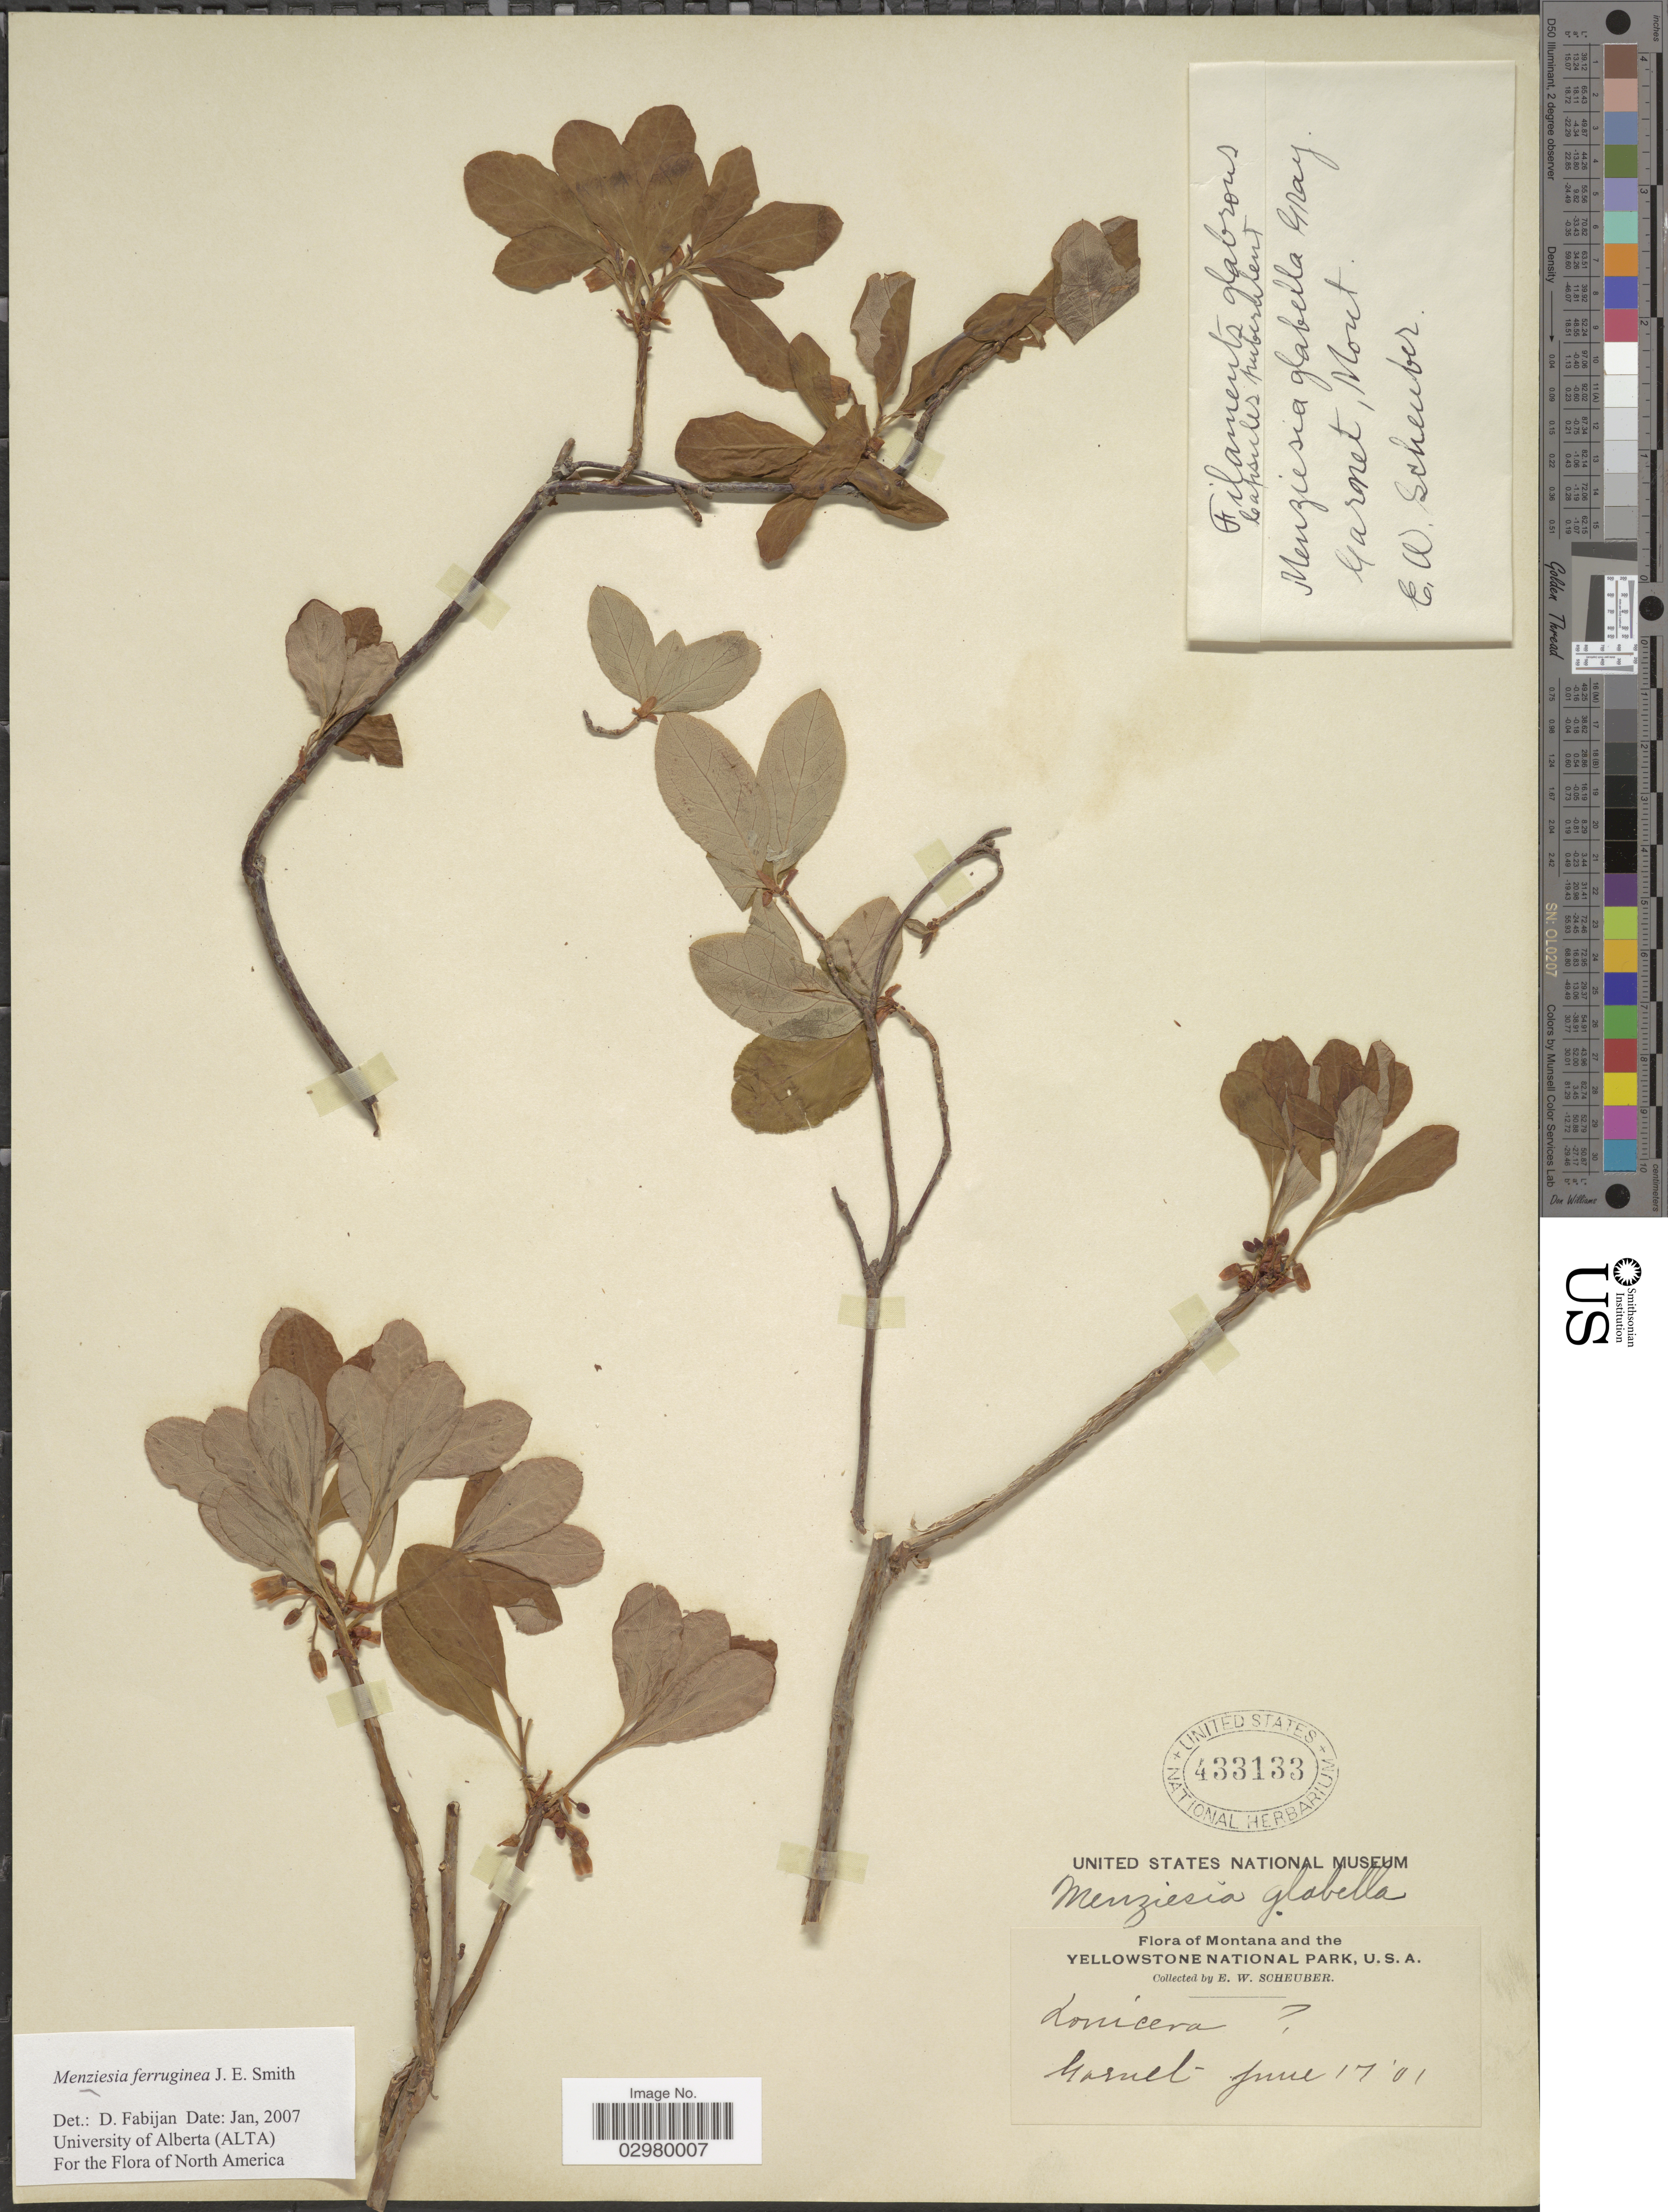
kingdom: Plantae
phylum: Tracheophyta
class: Magnoliopsida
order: Ericales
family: Ericaceae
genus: Menziesia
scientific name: Menziesia ferruginea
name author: Sm.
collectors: E. Scheuber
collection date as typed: Transcribed d/m/y: 17/6/1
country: United States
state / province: Montana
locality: Yellowstone National Park, U.S.A. Garnet.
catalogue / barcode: US 433133